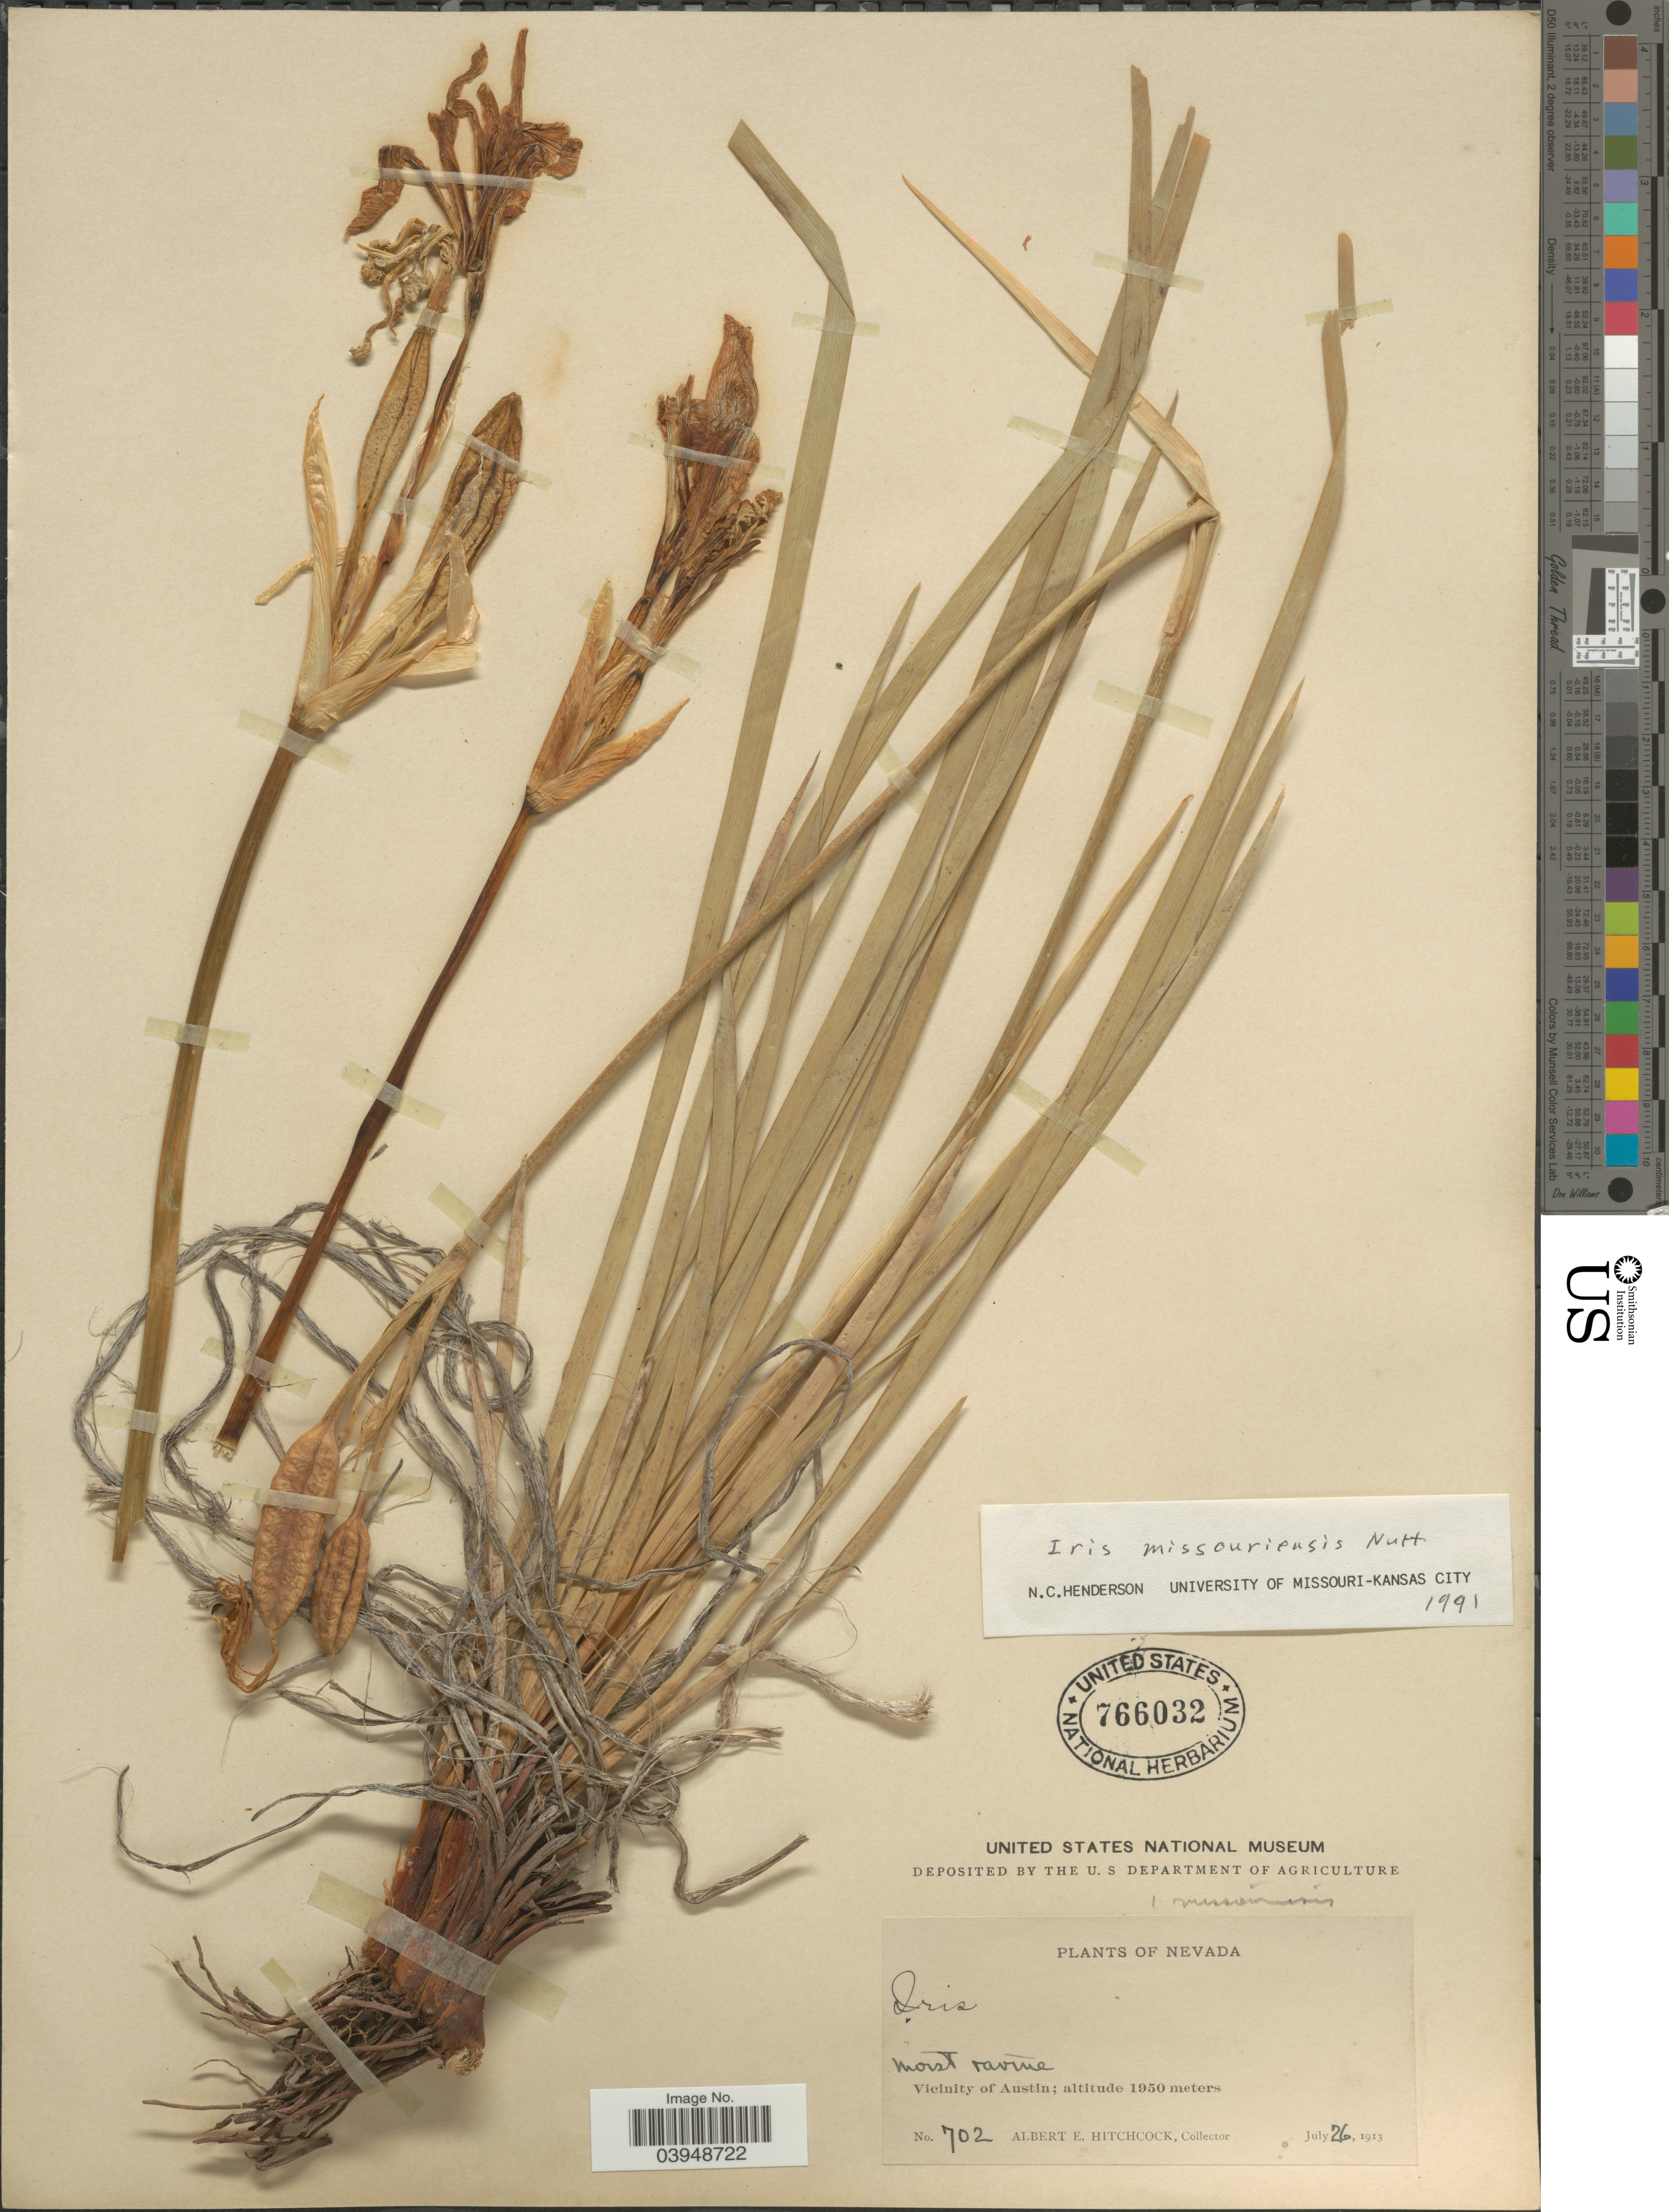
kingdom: Plantae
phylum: Tracheophyta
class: Liliopsida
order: Asparagales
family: Iridaceae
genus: Iris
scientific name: Iris missouriensis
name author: Nutt.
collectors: A. Hitchcock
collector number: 702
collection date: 1913-07-26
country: United States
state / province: Nevada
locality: Vicinity of Austin.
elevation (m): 1950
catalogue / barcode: US 766032